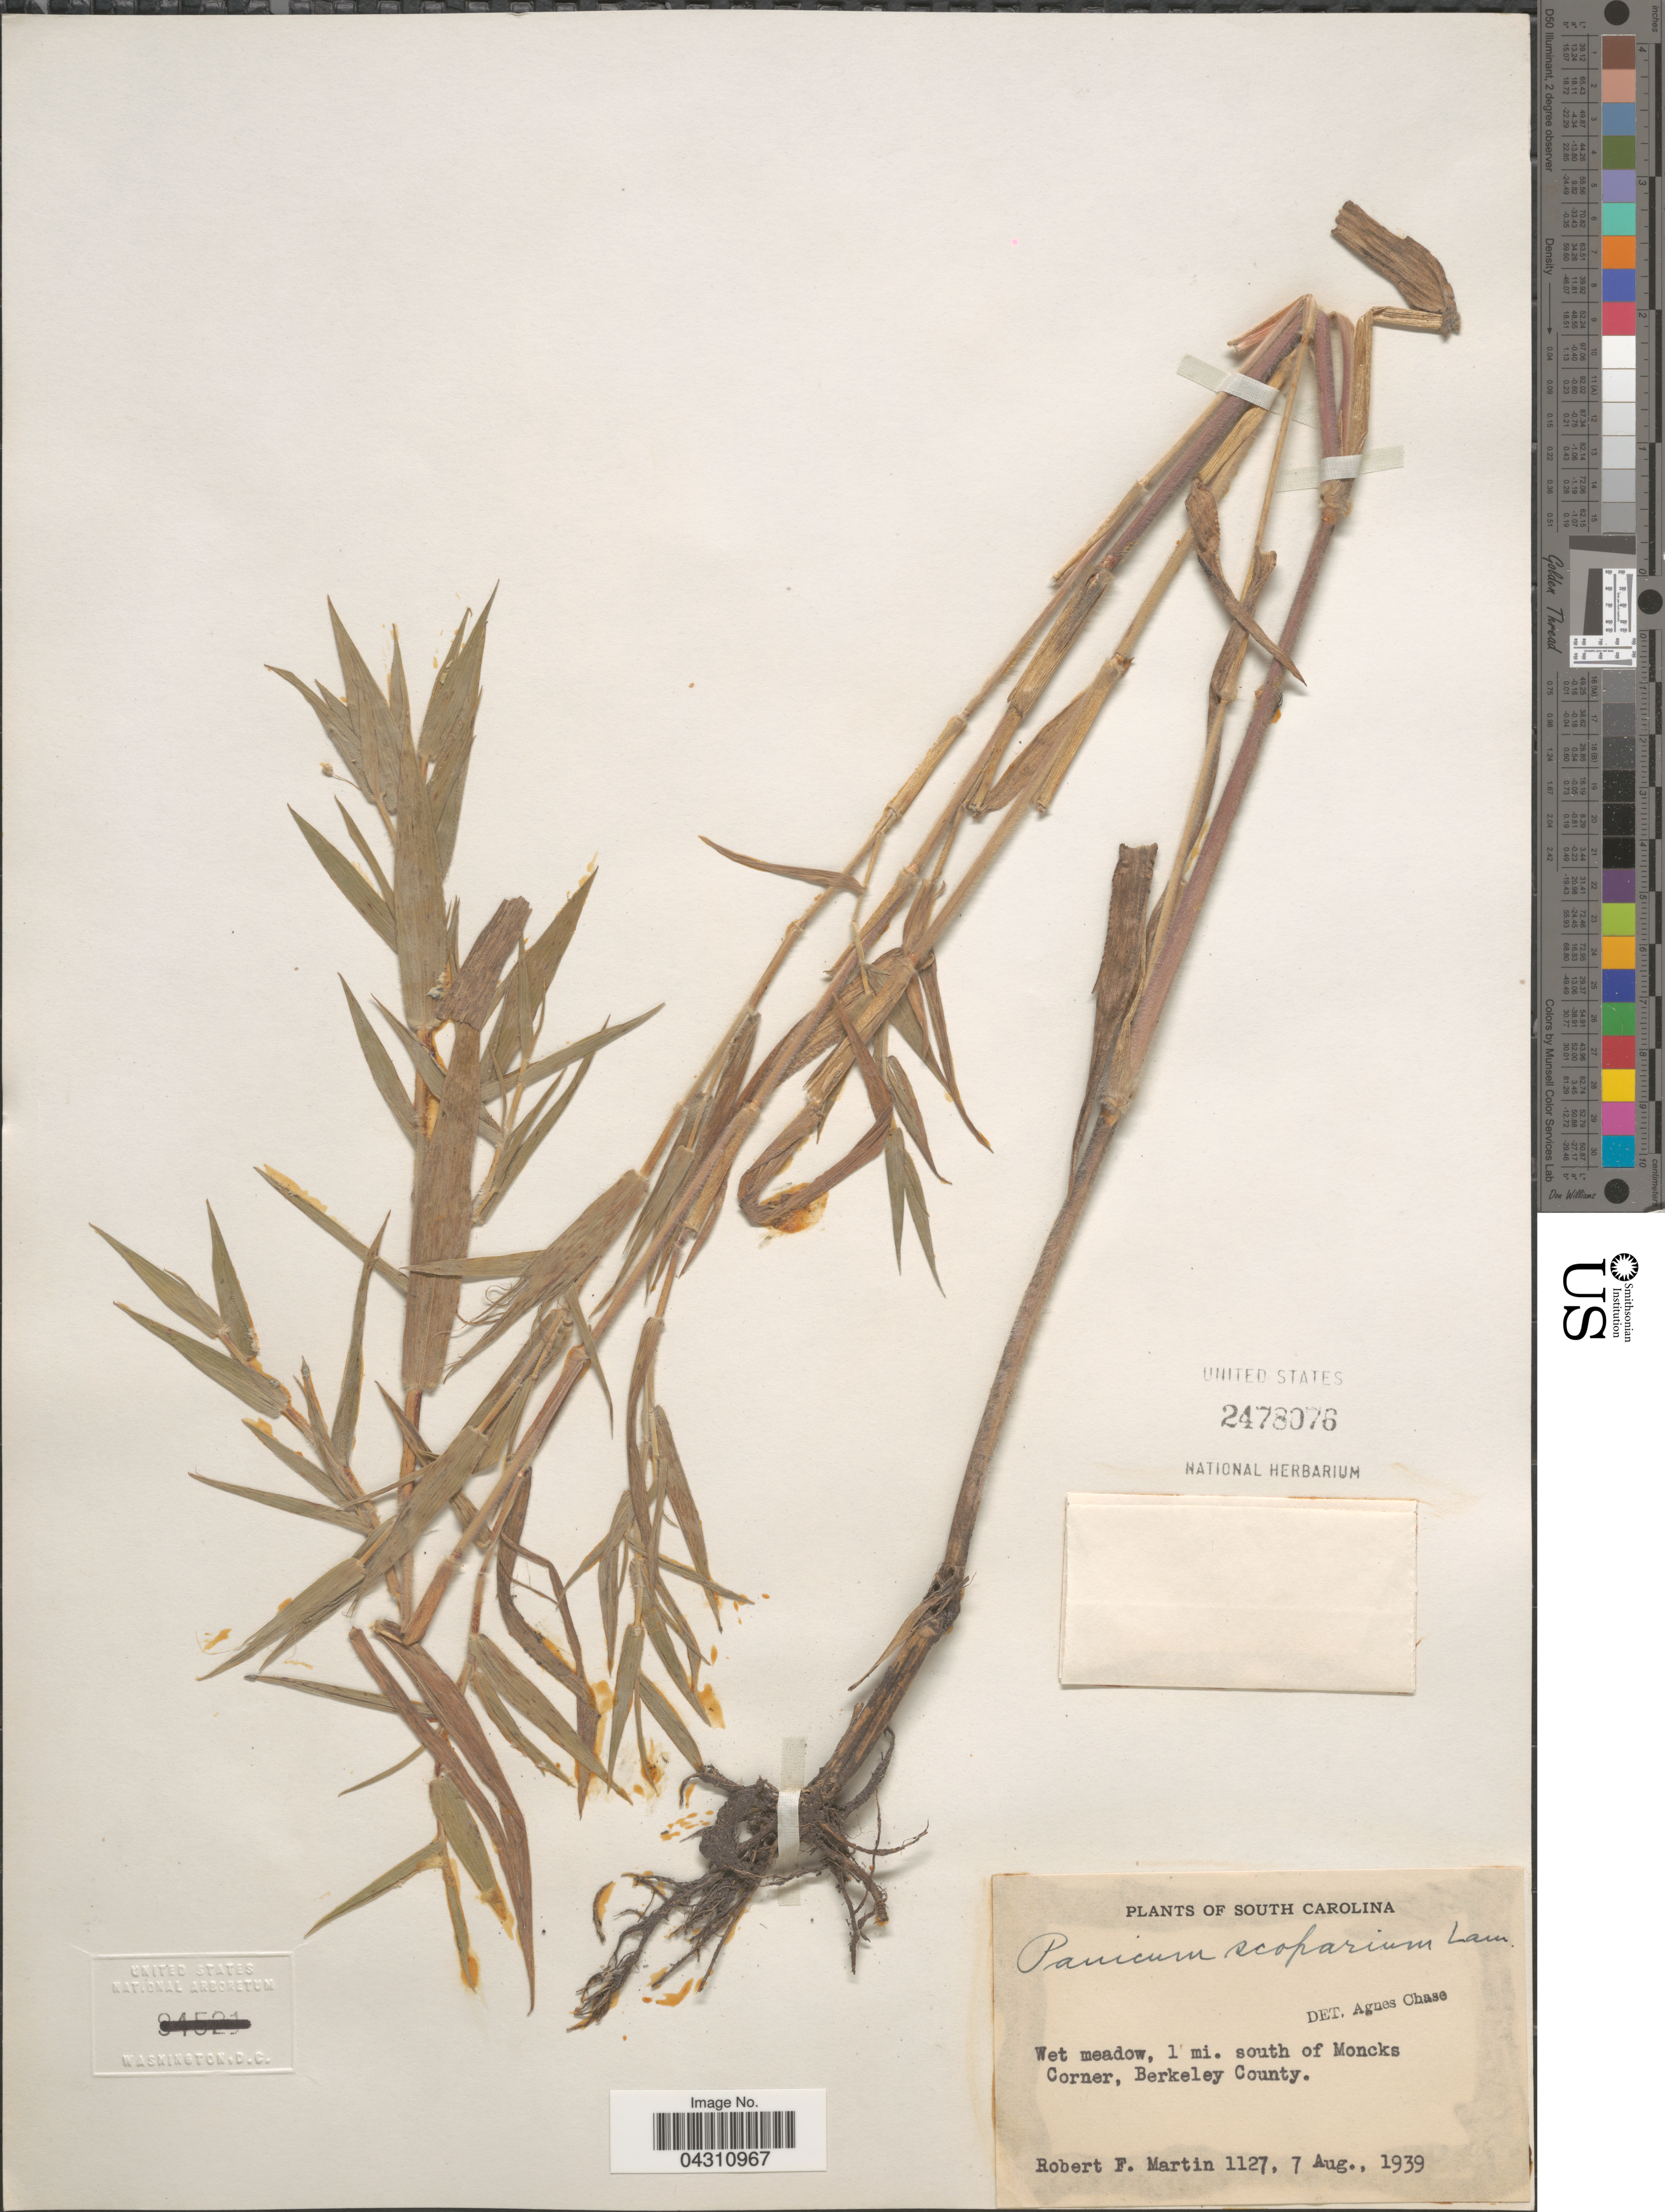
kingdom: Plantae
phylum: Tracheophyta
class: Liliopsida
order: Poales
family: Poaceae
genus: Dichanthelium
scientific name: Dichanthelium scoparium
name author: (Lam.) Gould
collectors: R. F. Martin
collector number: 1127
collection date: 1939-08-07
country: United States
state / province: South Carolina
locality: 1 mi. south of Moncks Corner, Berkeley County.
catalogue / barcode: US 2478076